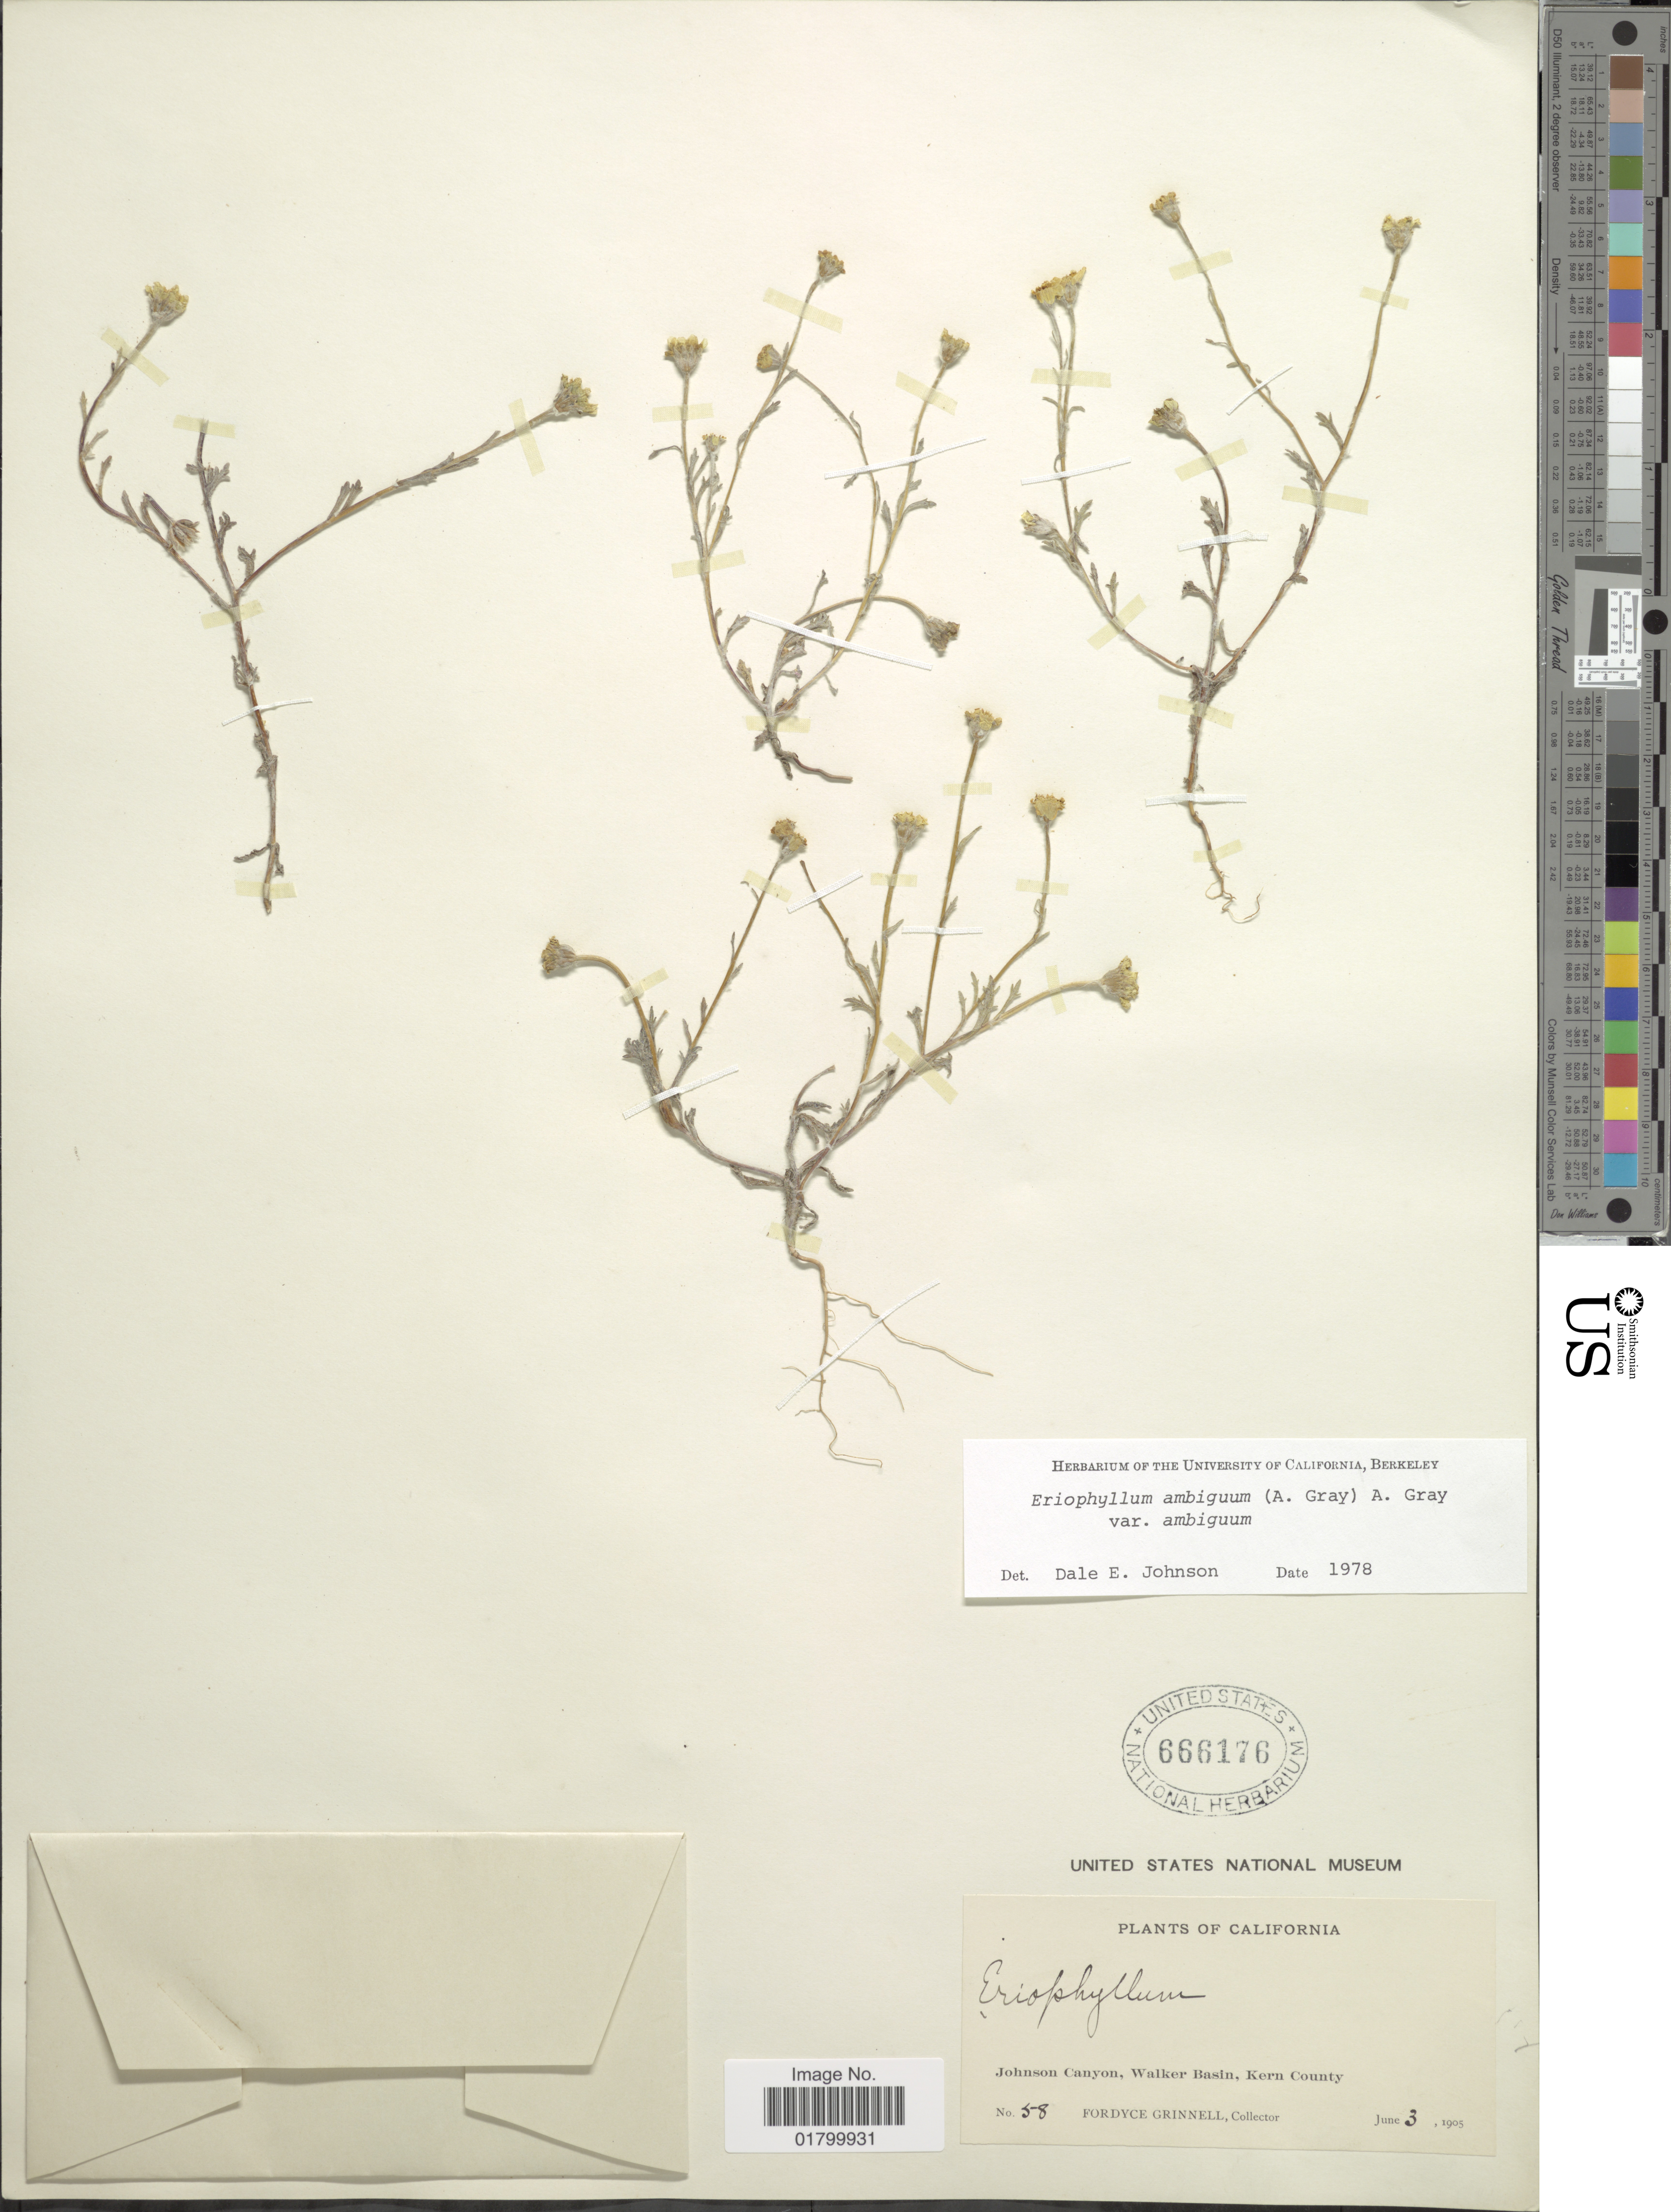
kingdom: Plantae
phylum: Tracheophyta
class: Magnoliopsida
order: Asterales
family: Asteraceae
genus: Eriophyllum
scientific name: Eriophyllum ambiguum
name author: (A. Gray) A. Gray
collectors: F. Grinnell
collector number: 58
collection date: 1905-06-03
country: United States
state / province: California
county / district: Kern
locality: Johnson Camyon, Walker Basin, Kern County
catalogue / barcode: US 666176